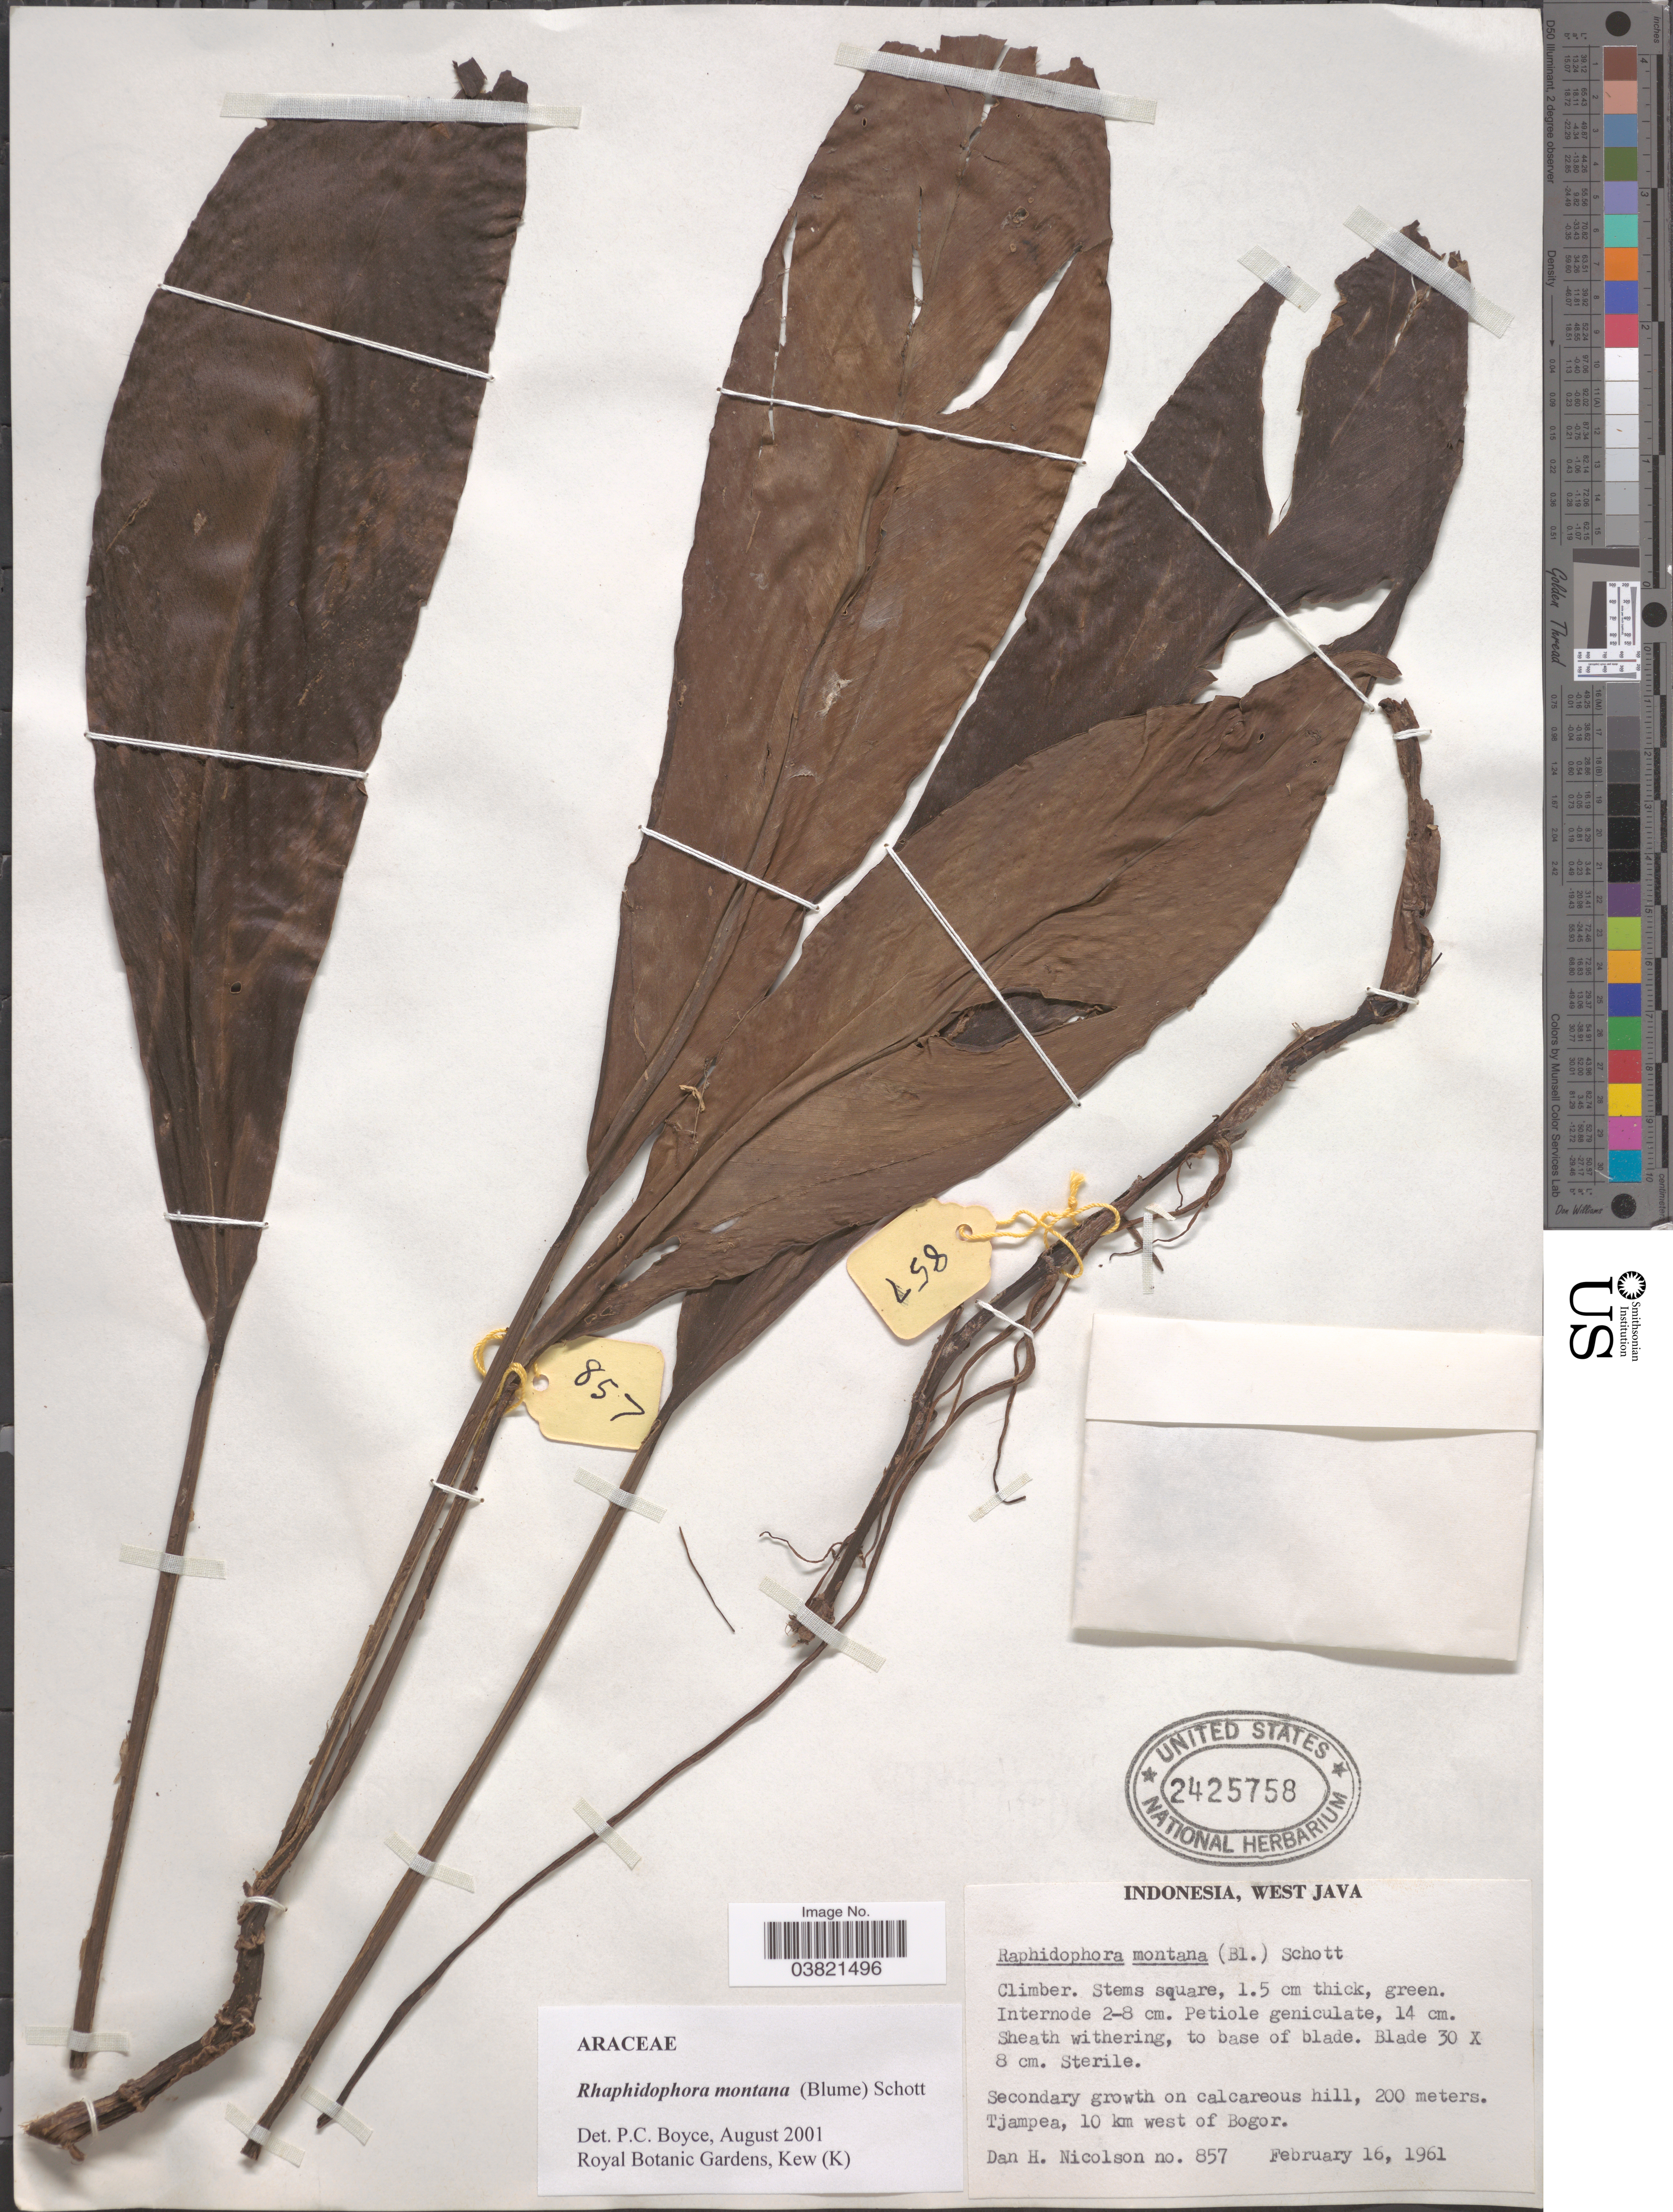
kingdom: Plantae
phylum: Tracheophyta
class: Liliopsida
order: Alismatales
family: Araceae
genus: Rhaphidophora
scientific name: Rhaphidophora montana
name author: (Blume) Schott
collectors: D. H. Nicolson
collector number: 857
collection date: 1961-02-16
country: Indonesia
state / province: Java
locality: West Java. Tjampea, 10 km west of Bogor.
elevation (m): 200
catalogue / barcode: US 2425758